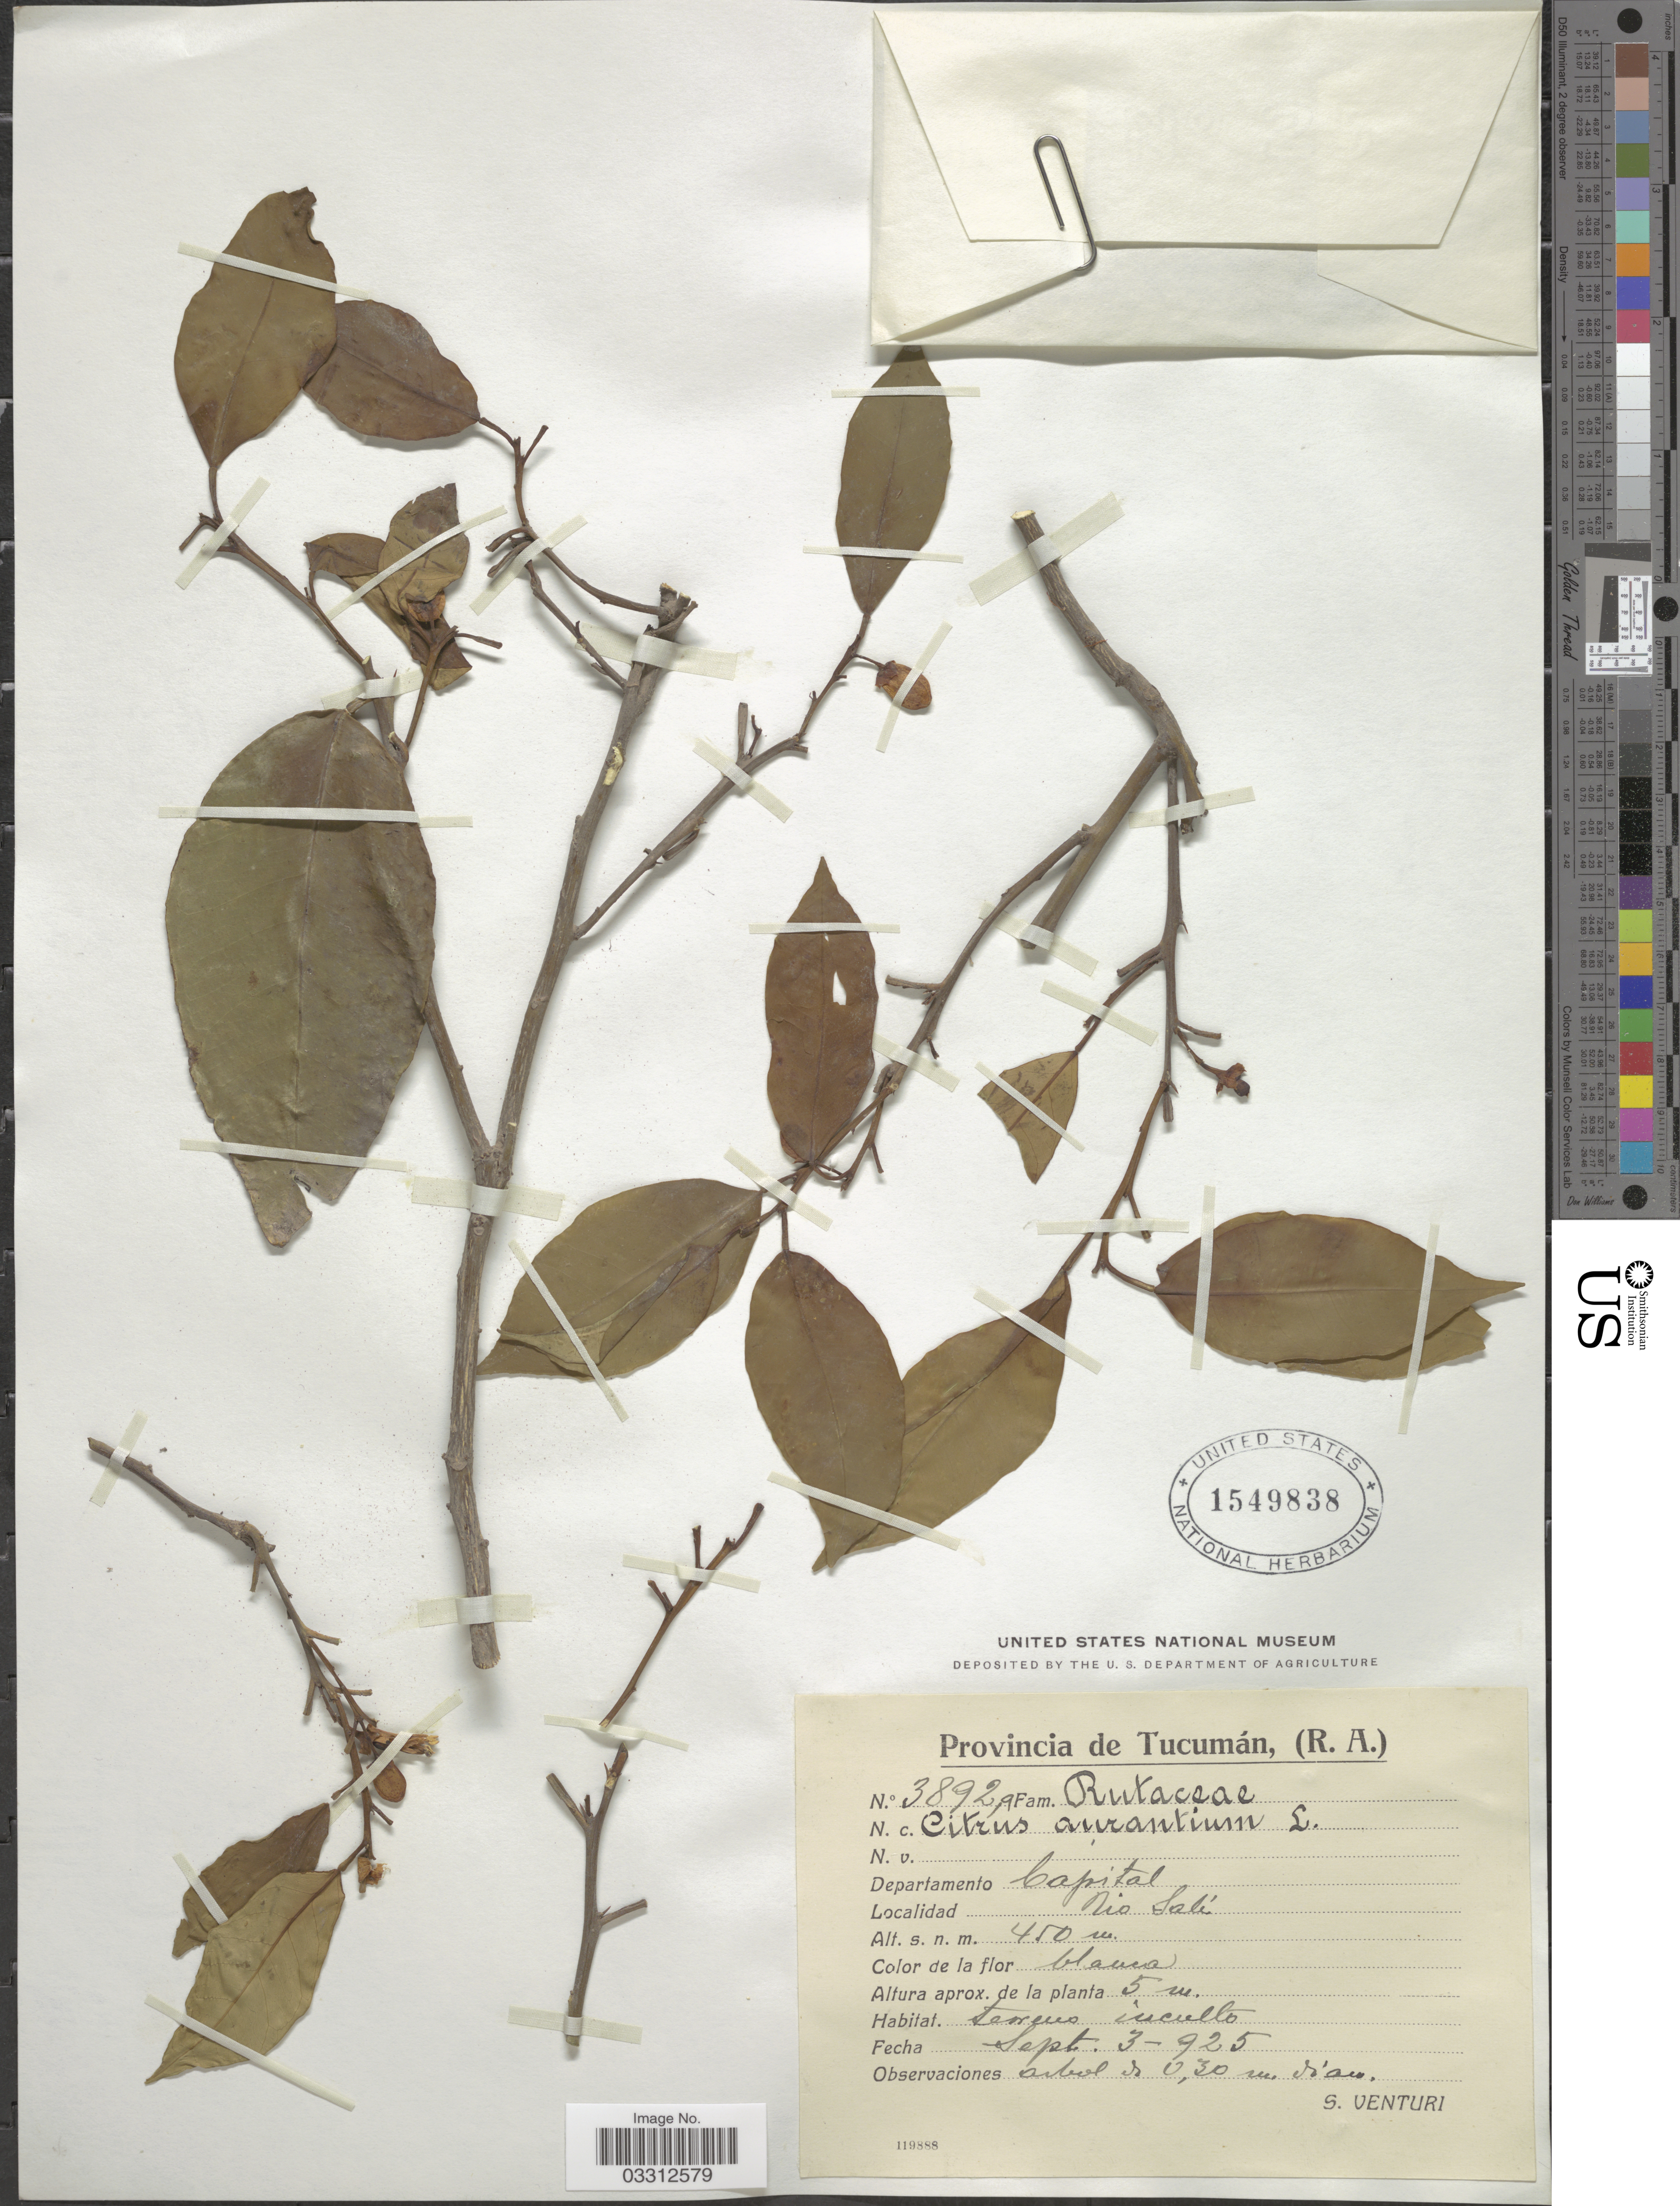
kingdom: Plantae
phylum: Tracheophyta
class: Magnoliopsida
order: Sapindales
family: Rutaceae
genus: Citrus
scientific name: Citrus x aurantium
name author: L.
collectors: S. Venturi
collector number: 3892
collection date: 1925-09-03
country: Argentina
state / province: Tucuman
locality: Departamento Capital, Rio Salí.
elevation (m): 450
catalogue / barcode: US 1549838